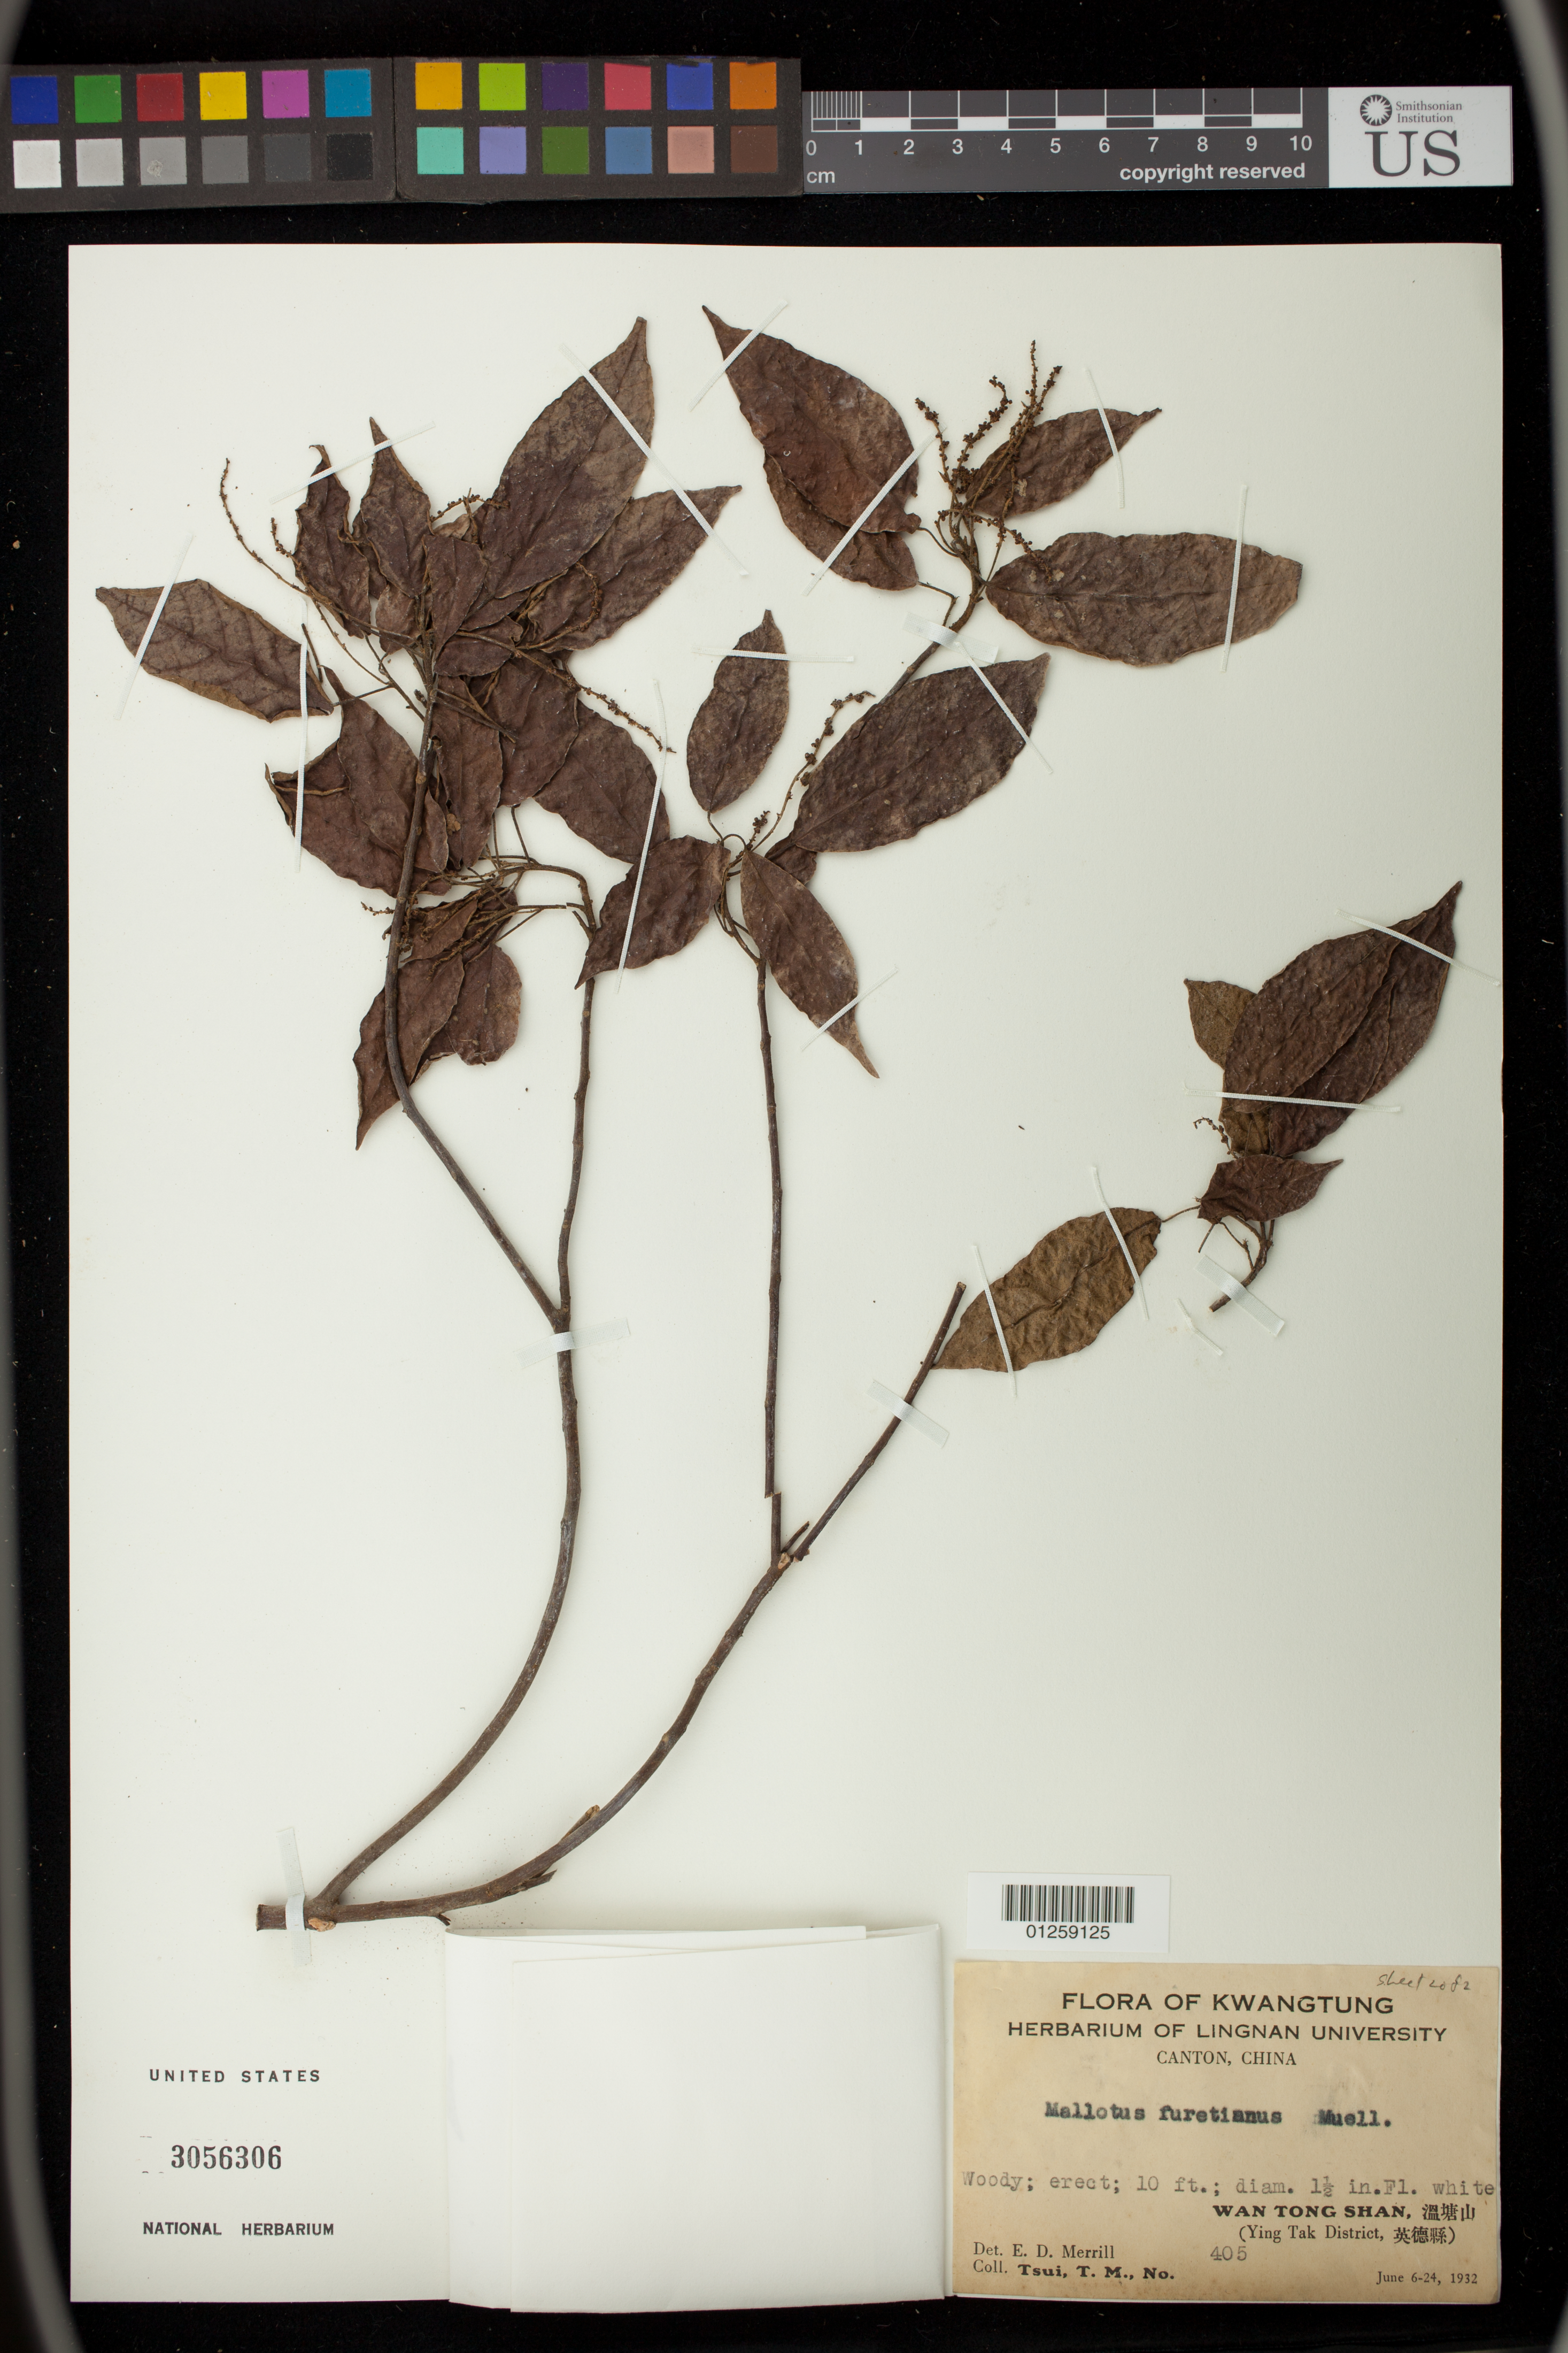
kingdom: Plantae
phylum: Tracheophyta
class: Magnoliopsida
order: Malpighiales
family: Euphorbiaceae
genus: Mallotus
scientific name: Mallotus peltatus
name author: (Geiseler) Müll. Arg.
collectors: T. Tsui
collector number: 405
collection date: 1932-06-06/1932-06-24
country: China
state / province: Guangdong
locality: Wan Tong Shan,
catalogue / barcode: US 3056306